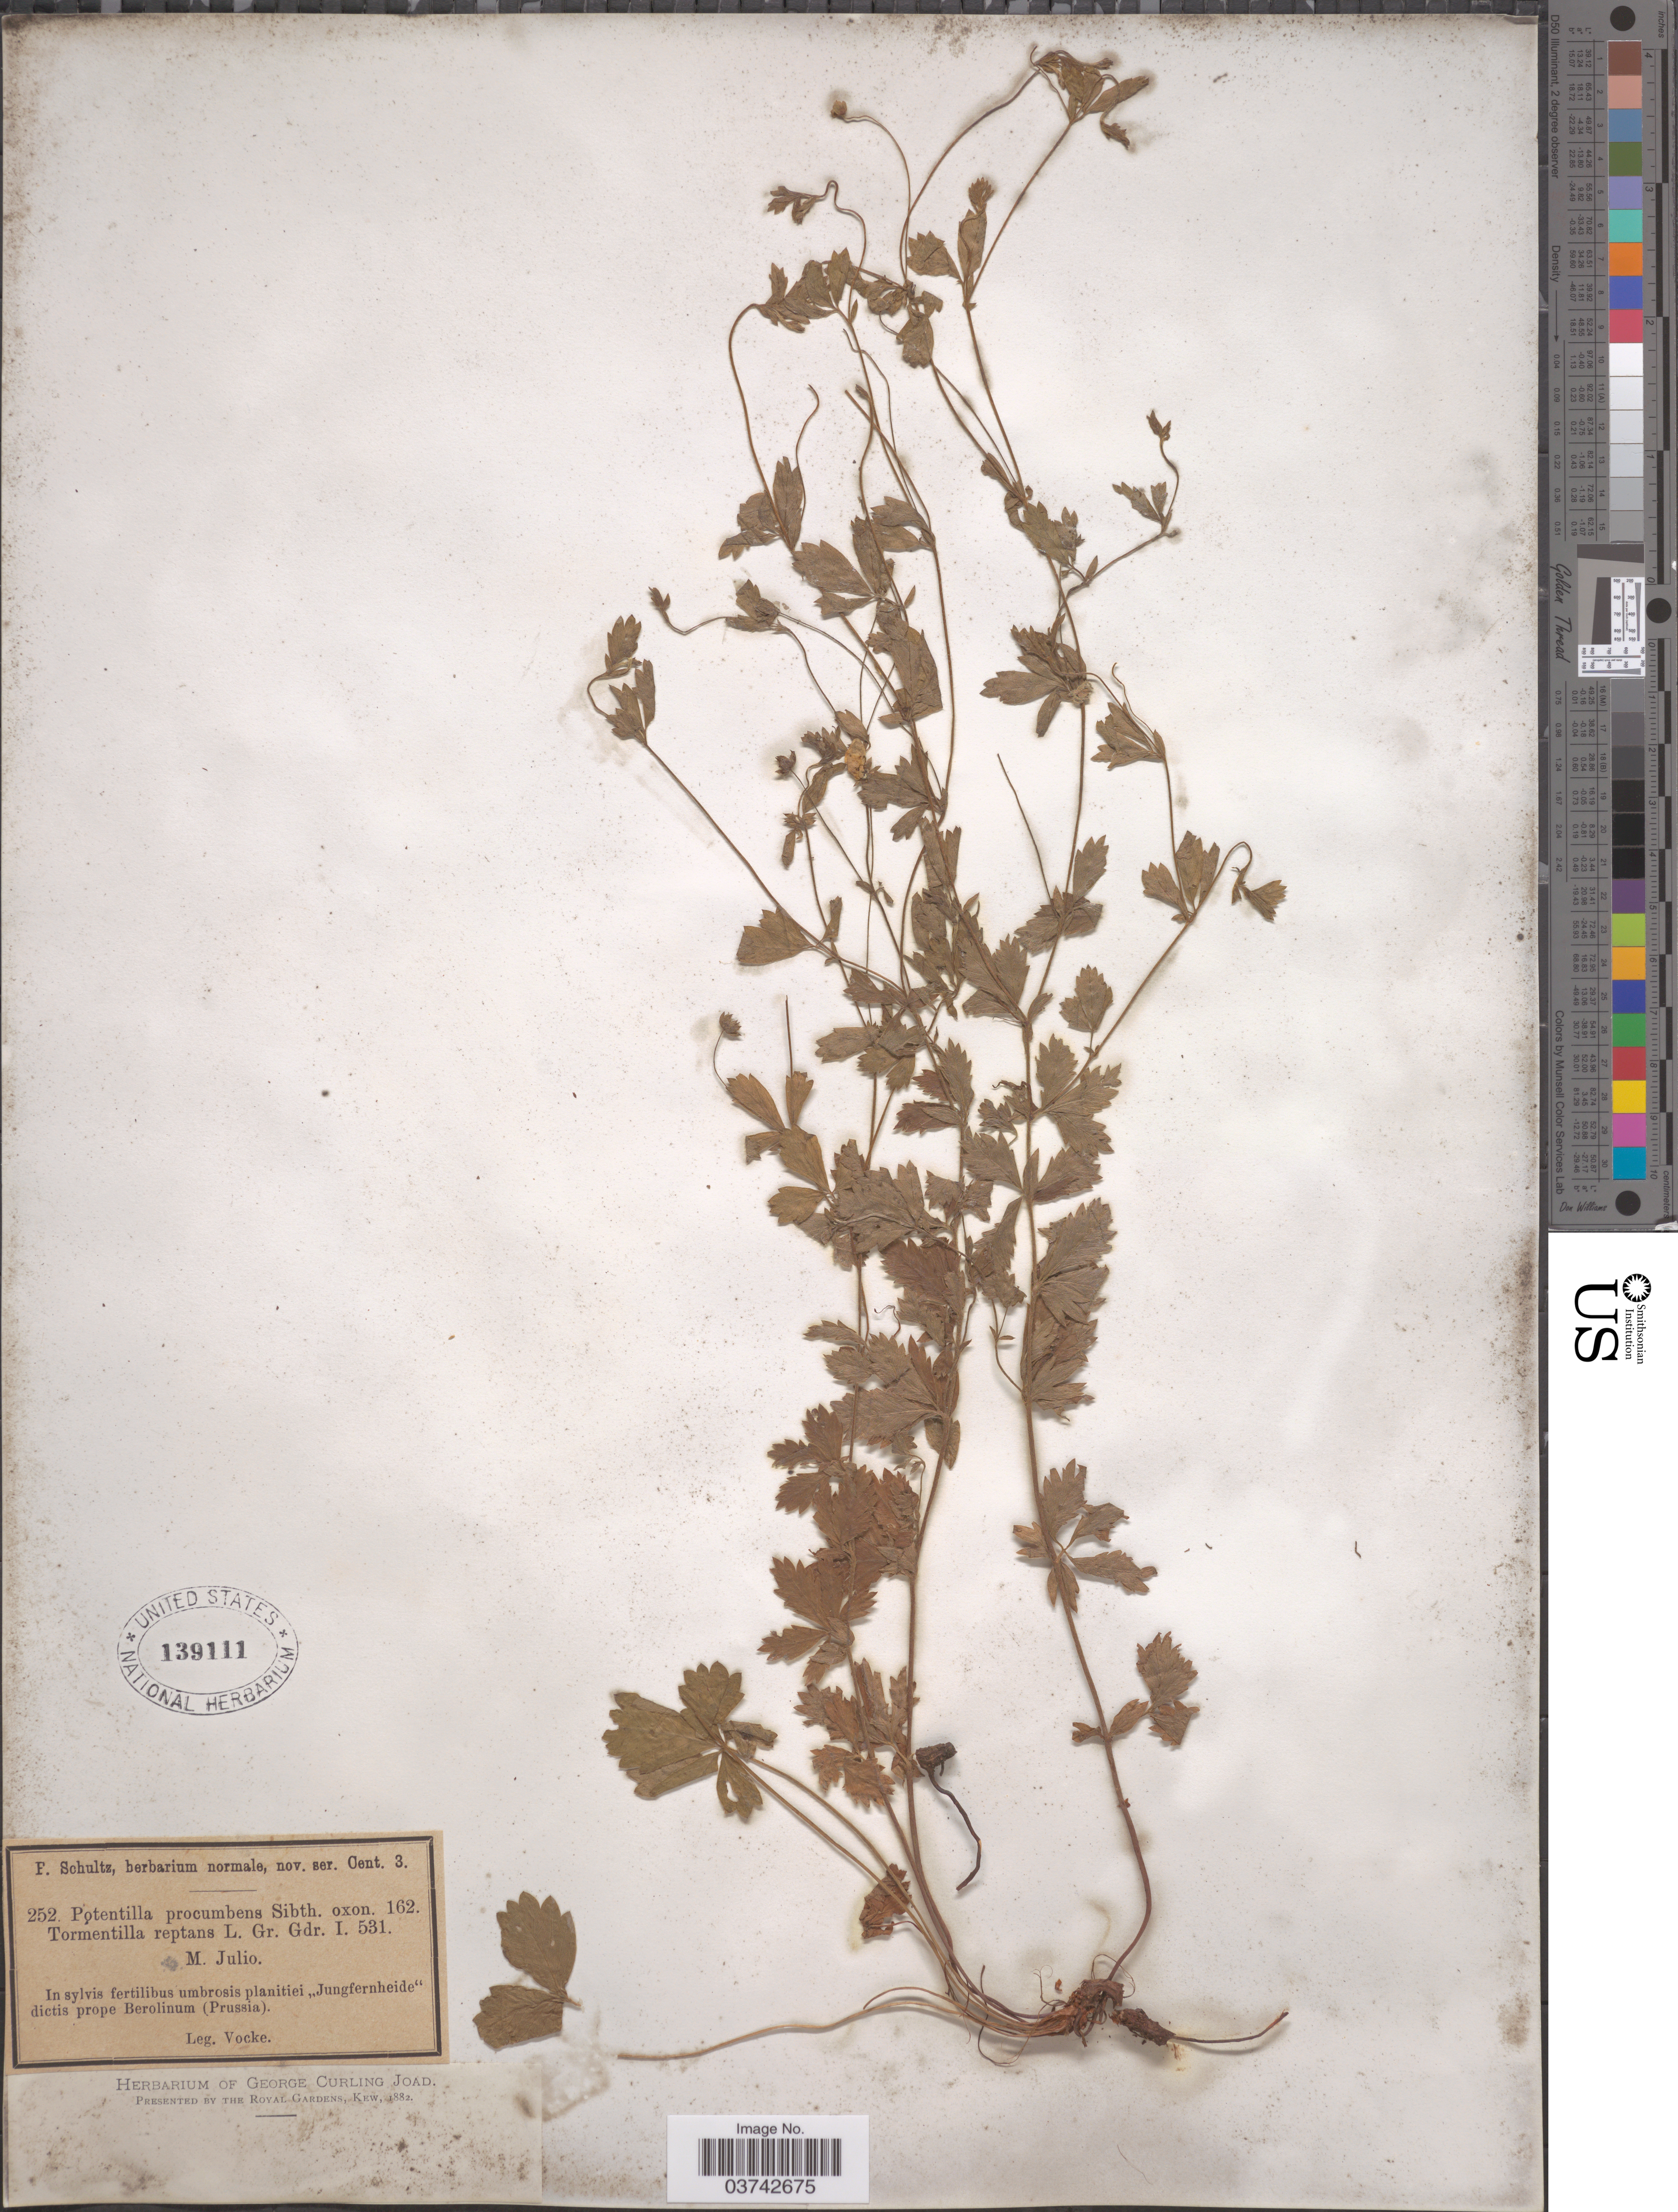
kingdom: Plantae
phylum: Tracheophyta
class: Magnoliopsida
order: Rosales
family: Rosaceae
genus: Potentilla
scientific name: Potentilla procumbens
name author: Sibth.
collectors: -. Vocke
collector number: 252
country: Germany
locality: In sylvis fertilibus umbrosis planitiei "Jungfernheide" dictis prope Berolinum (Prussia).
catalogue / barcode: US 139111